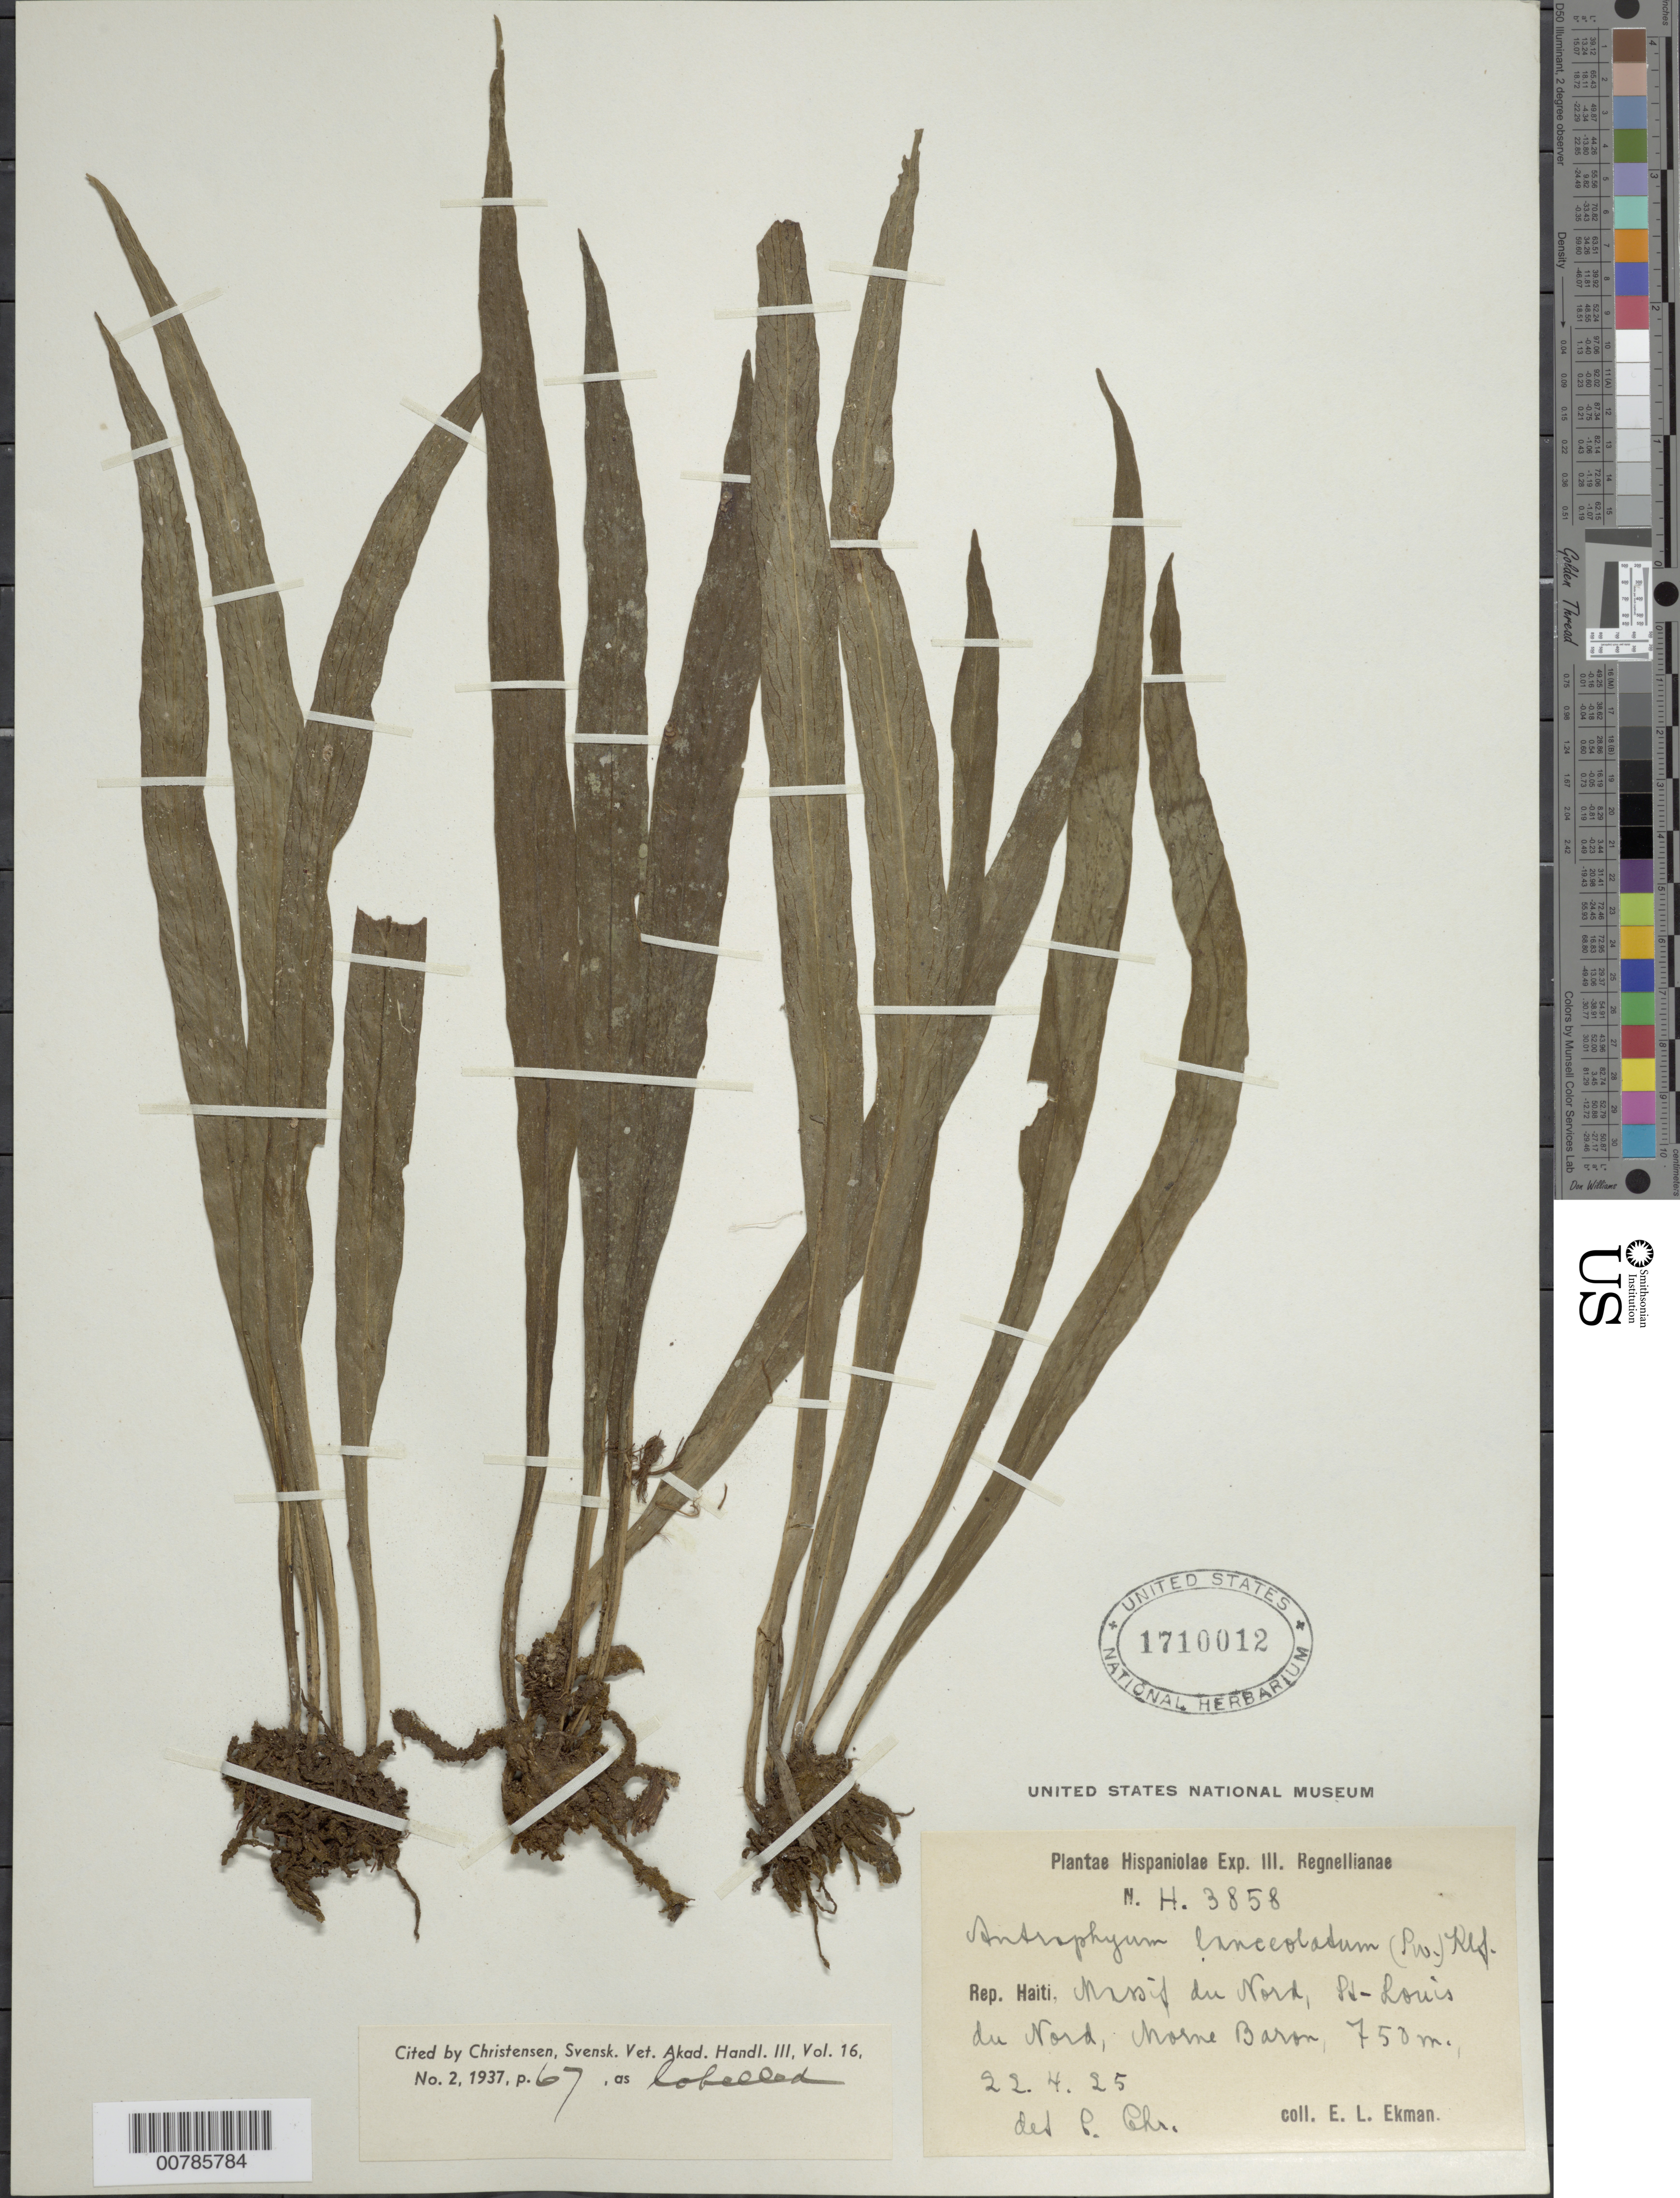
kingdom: Plantae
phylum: Tracheophyta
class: Polypodiopsida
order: Polypodiales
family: Pteridaceae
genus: Polytaenium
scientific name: Polytaenium lanceolatum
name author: (L.) Desv.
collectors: E. L. Ekman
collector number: H 3858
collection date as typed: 22 Apr 1925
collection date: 1925-04-22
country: Haiti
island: Hispaniola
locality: Massif du Nord, St. Louis du Nord, Morne Baron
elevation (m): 750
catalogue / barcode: US 1710012